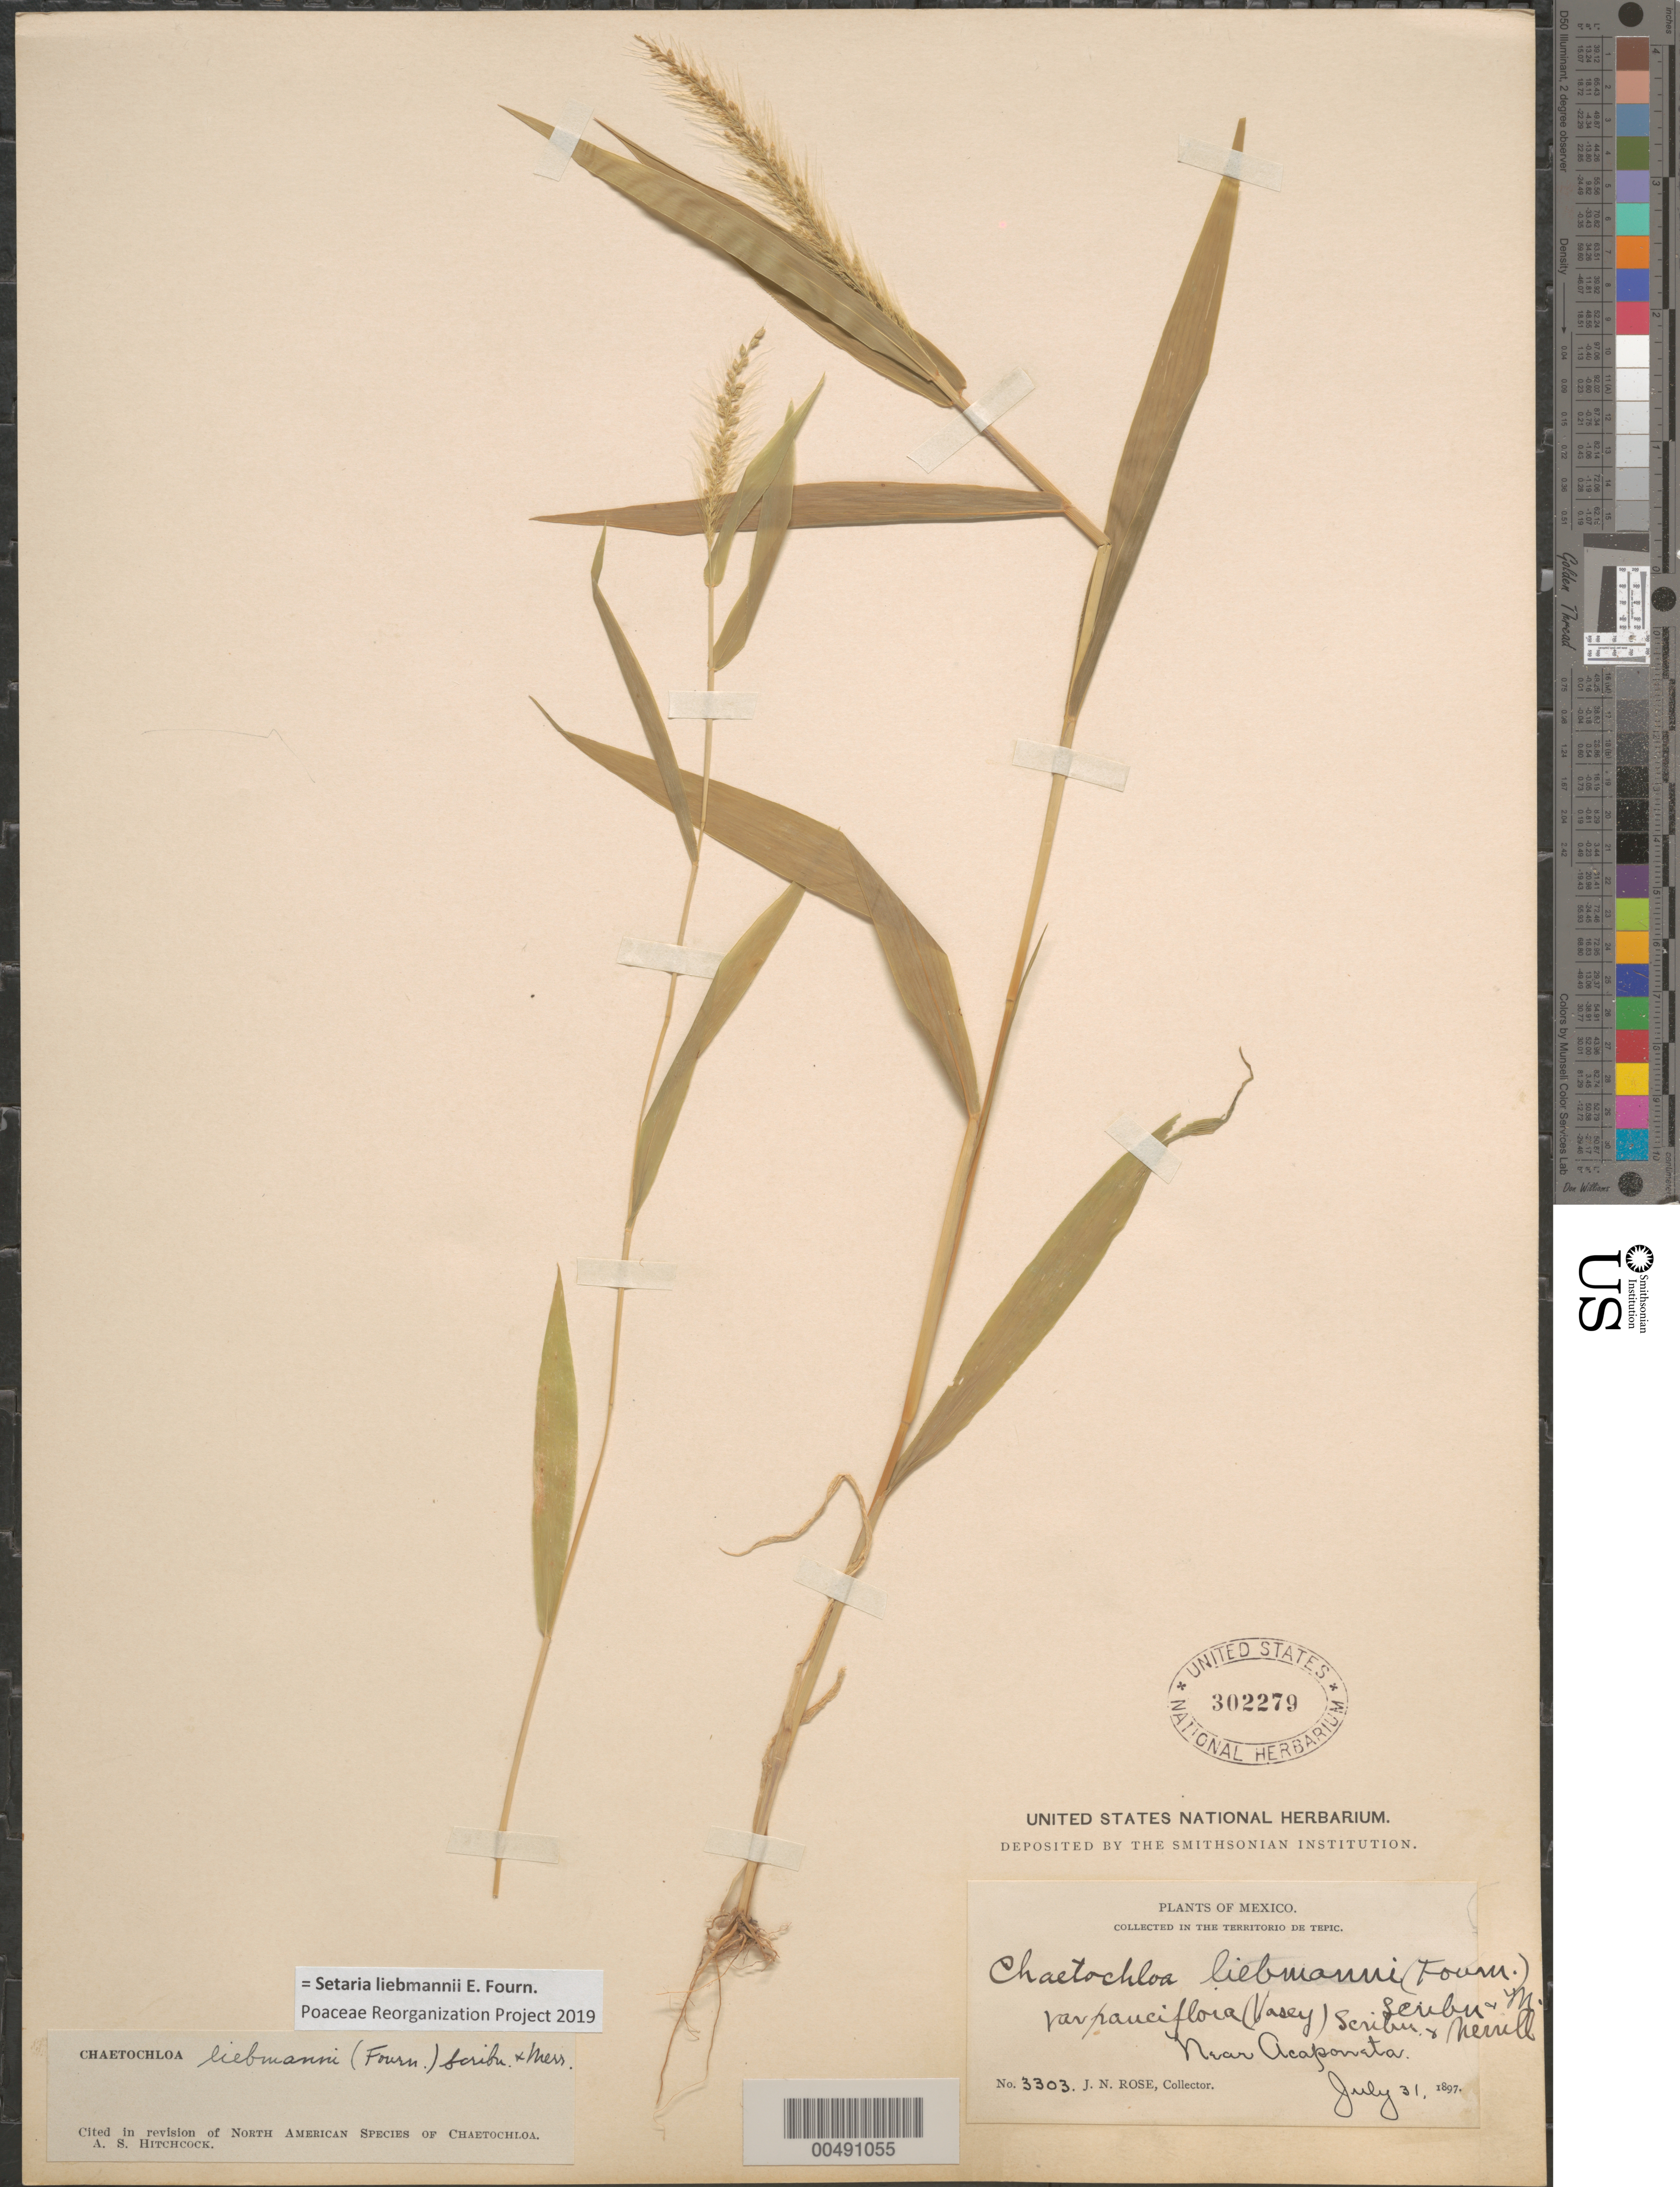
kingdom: Plantae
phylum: Tracheophyta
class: Liliopsida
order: Poales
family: Poaceae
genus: Setaria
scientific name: Setaria liebmannii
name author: E. Fourn.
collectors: J. N. Rose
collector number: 3303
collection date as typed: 31 Jul 1897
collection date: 1897-07-31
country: Mexico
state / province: Nayarit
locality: Near Acaponeta, territory of Tepic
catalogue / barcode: US 302279